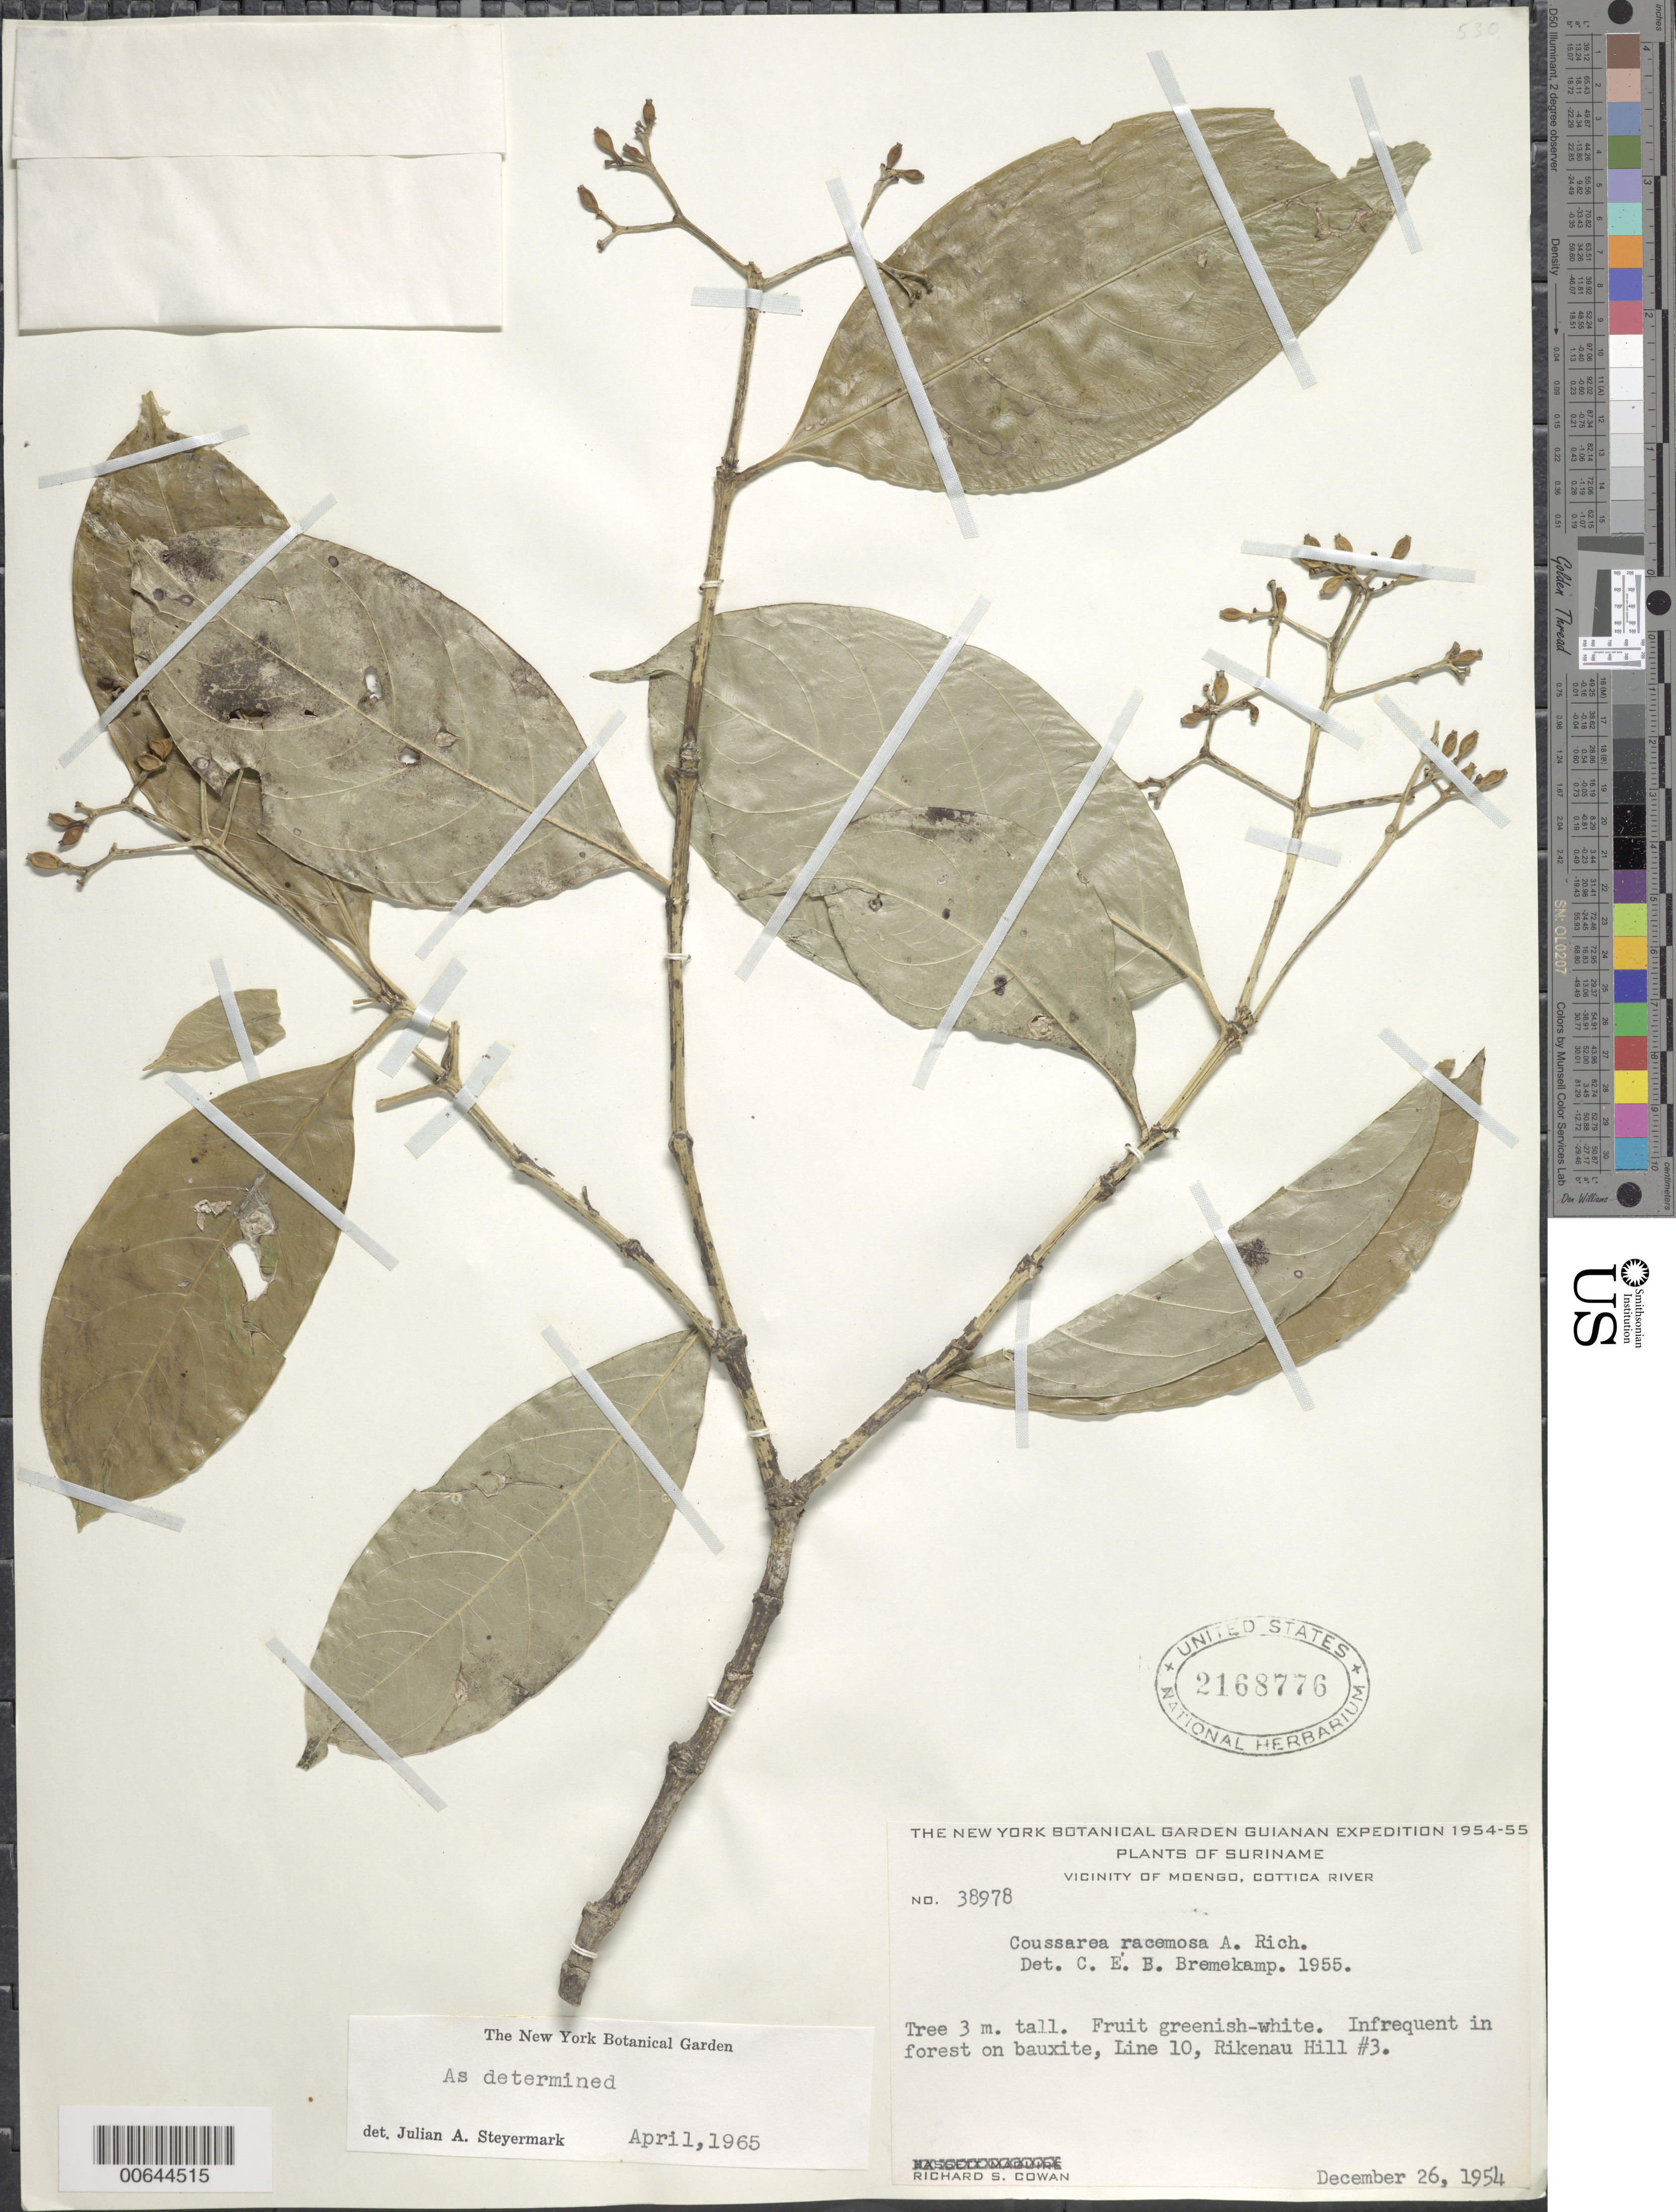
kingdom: Plantae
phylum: Tracheophyta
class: Magnoliopsida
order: Gentianales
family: Rubiaceae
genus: Coussarea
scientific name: Coussarea racemosa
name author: A. Rich.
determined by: Steyermark, Julian A., (VEN)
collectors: R. S. Cowan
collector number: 38978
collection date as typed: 26-Dec-54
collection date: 1954-12-26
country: Suriname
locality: Cottica R., vic. of Moengo, Rikenau Hill #3, Line 10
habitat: Forest on bauxite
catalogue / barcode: US 2168776